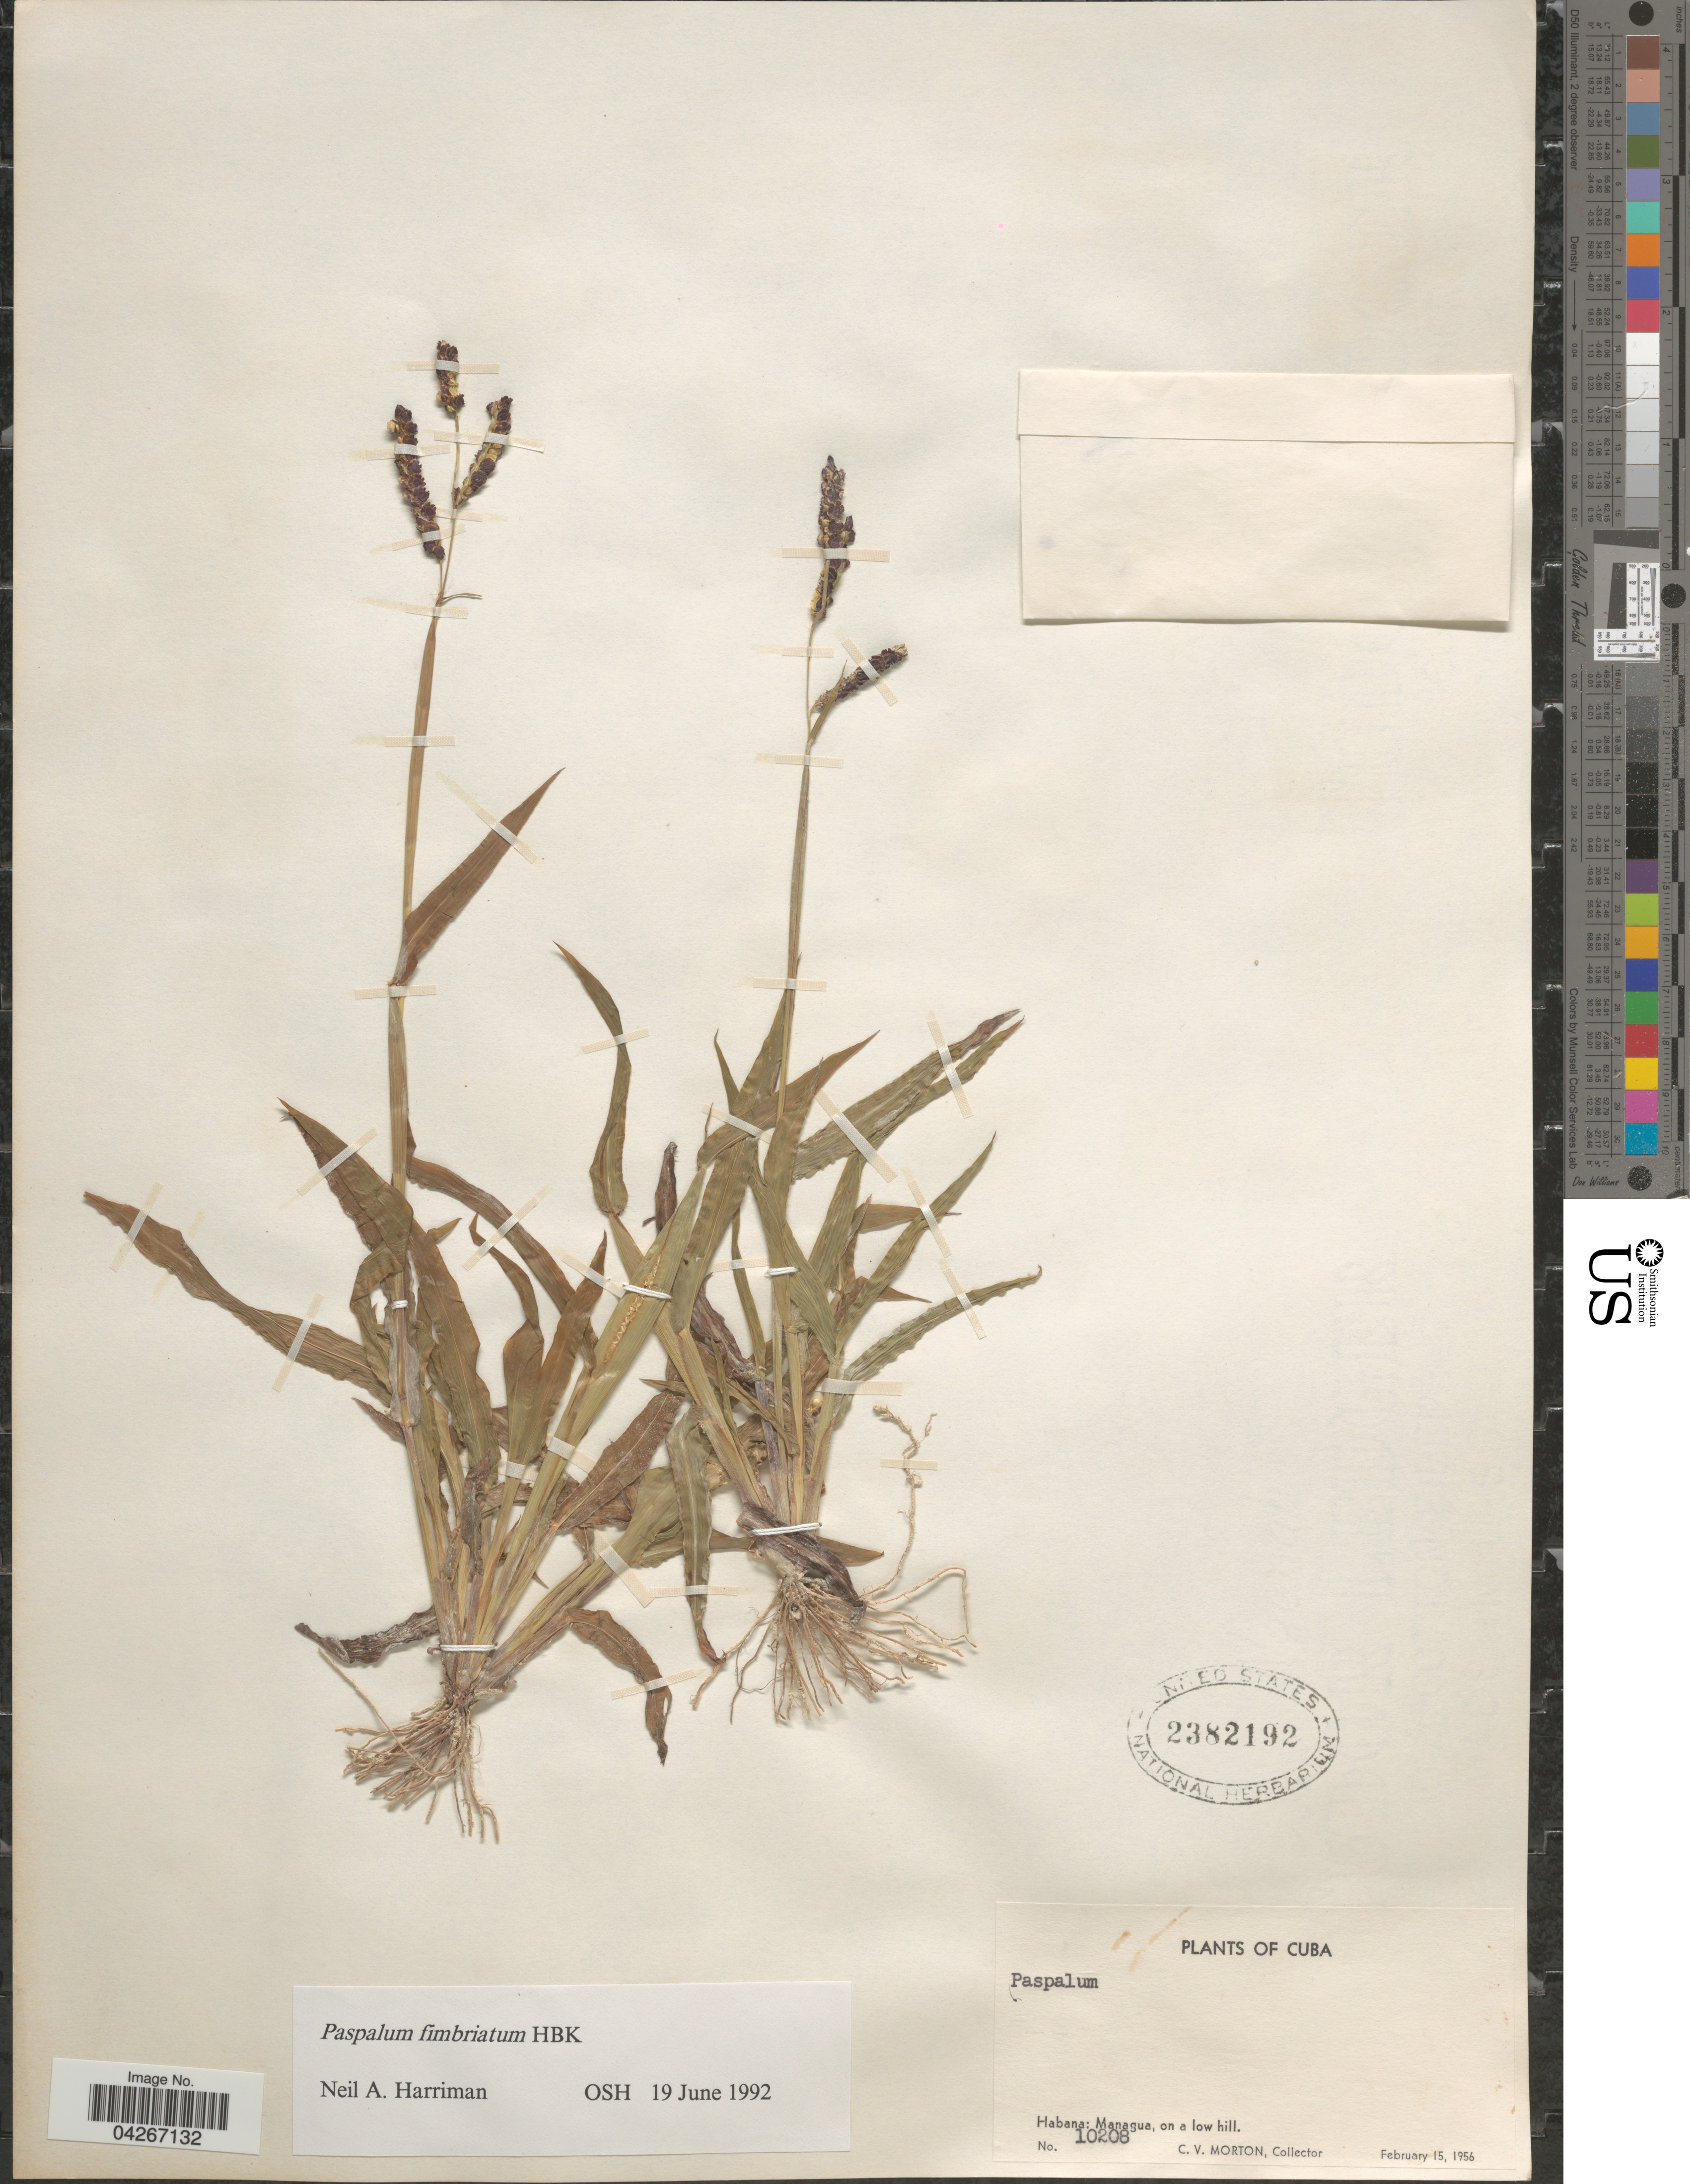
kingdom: Plantae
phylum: Tracheophyta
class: Liliopsida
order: Poales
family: Poaceae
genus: Paspalum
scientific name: Paspalum fimbriatum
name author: Kunth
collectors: C. V. Morton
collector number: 10208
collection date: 1956-02-15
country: Cuba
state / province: La Habana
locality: Habana: Managua, on a low hill.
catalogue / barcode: US 2382192